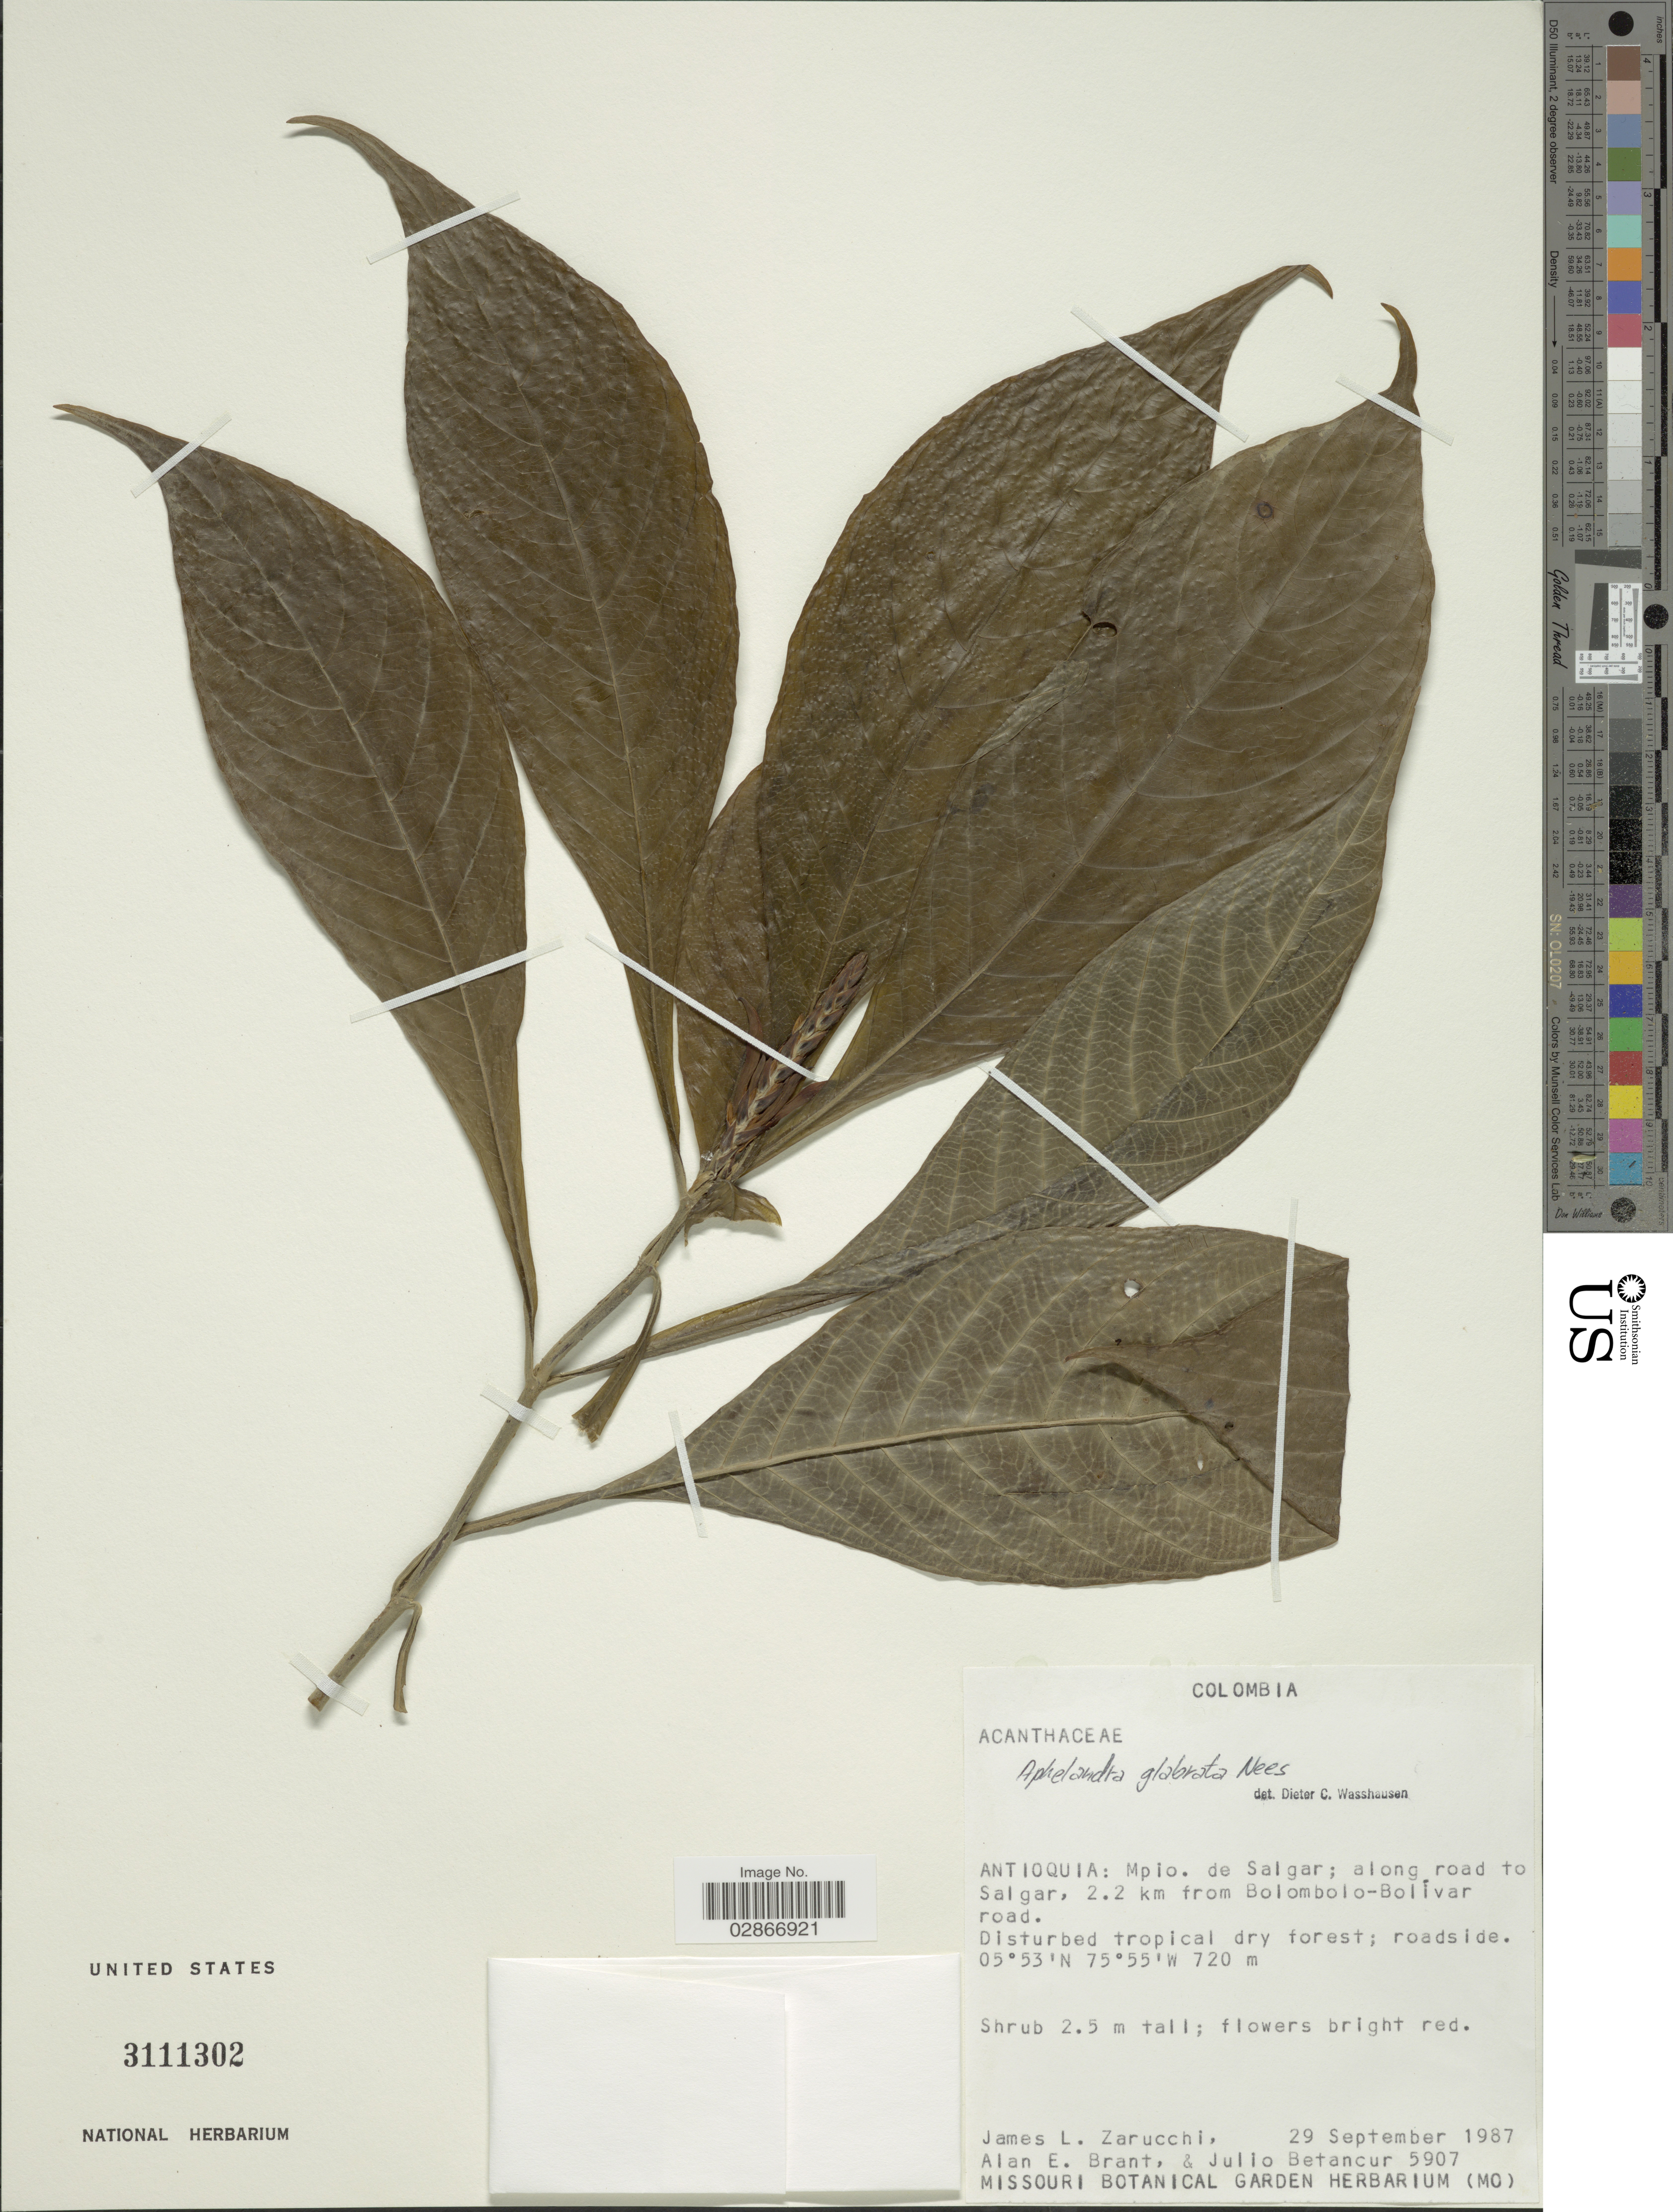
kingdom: Plantae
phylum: Tracheophyta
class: Magnoliopsida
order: Lamiales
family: Acanthaceae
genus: Aphelandra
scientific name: Aphelandra glabrata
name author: Willd. ex Nees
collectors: J. L. Zarucchi, A. Brant & J. Betancur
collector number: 5907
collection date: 1987-09-29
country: Colombia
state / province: Antioquia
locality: Mpio. de Salgar; along road to Salgar, 2.2 km from Bolombolo-Bolívar road.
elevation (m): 720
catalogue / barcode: US 3111302